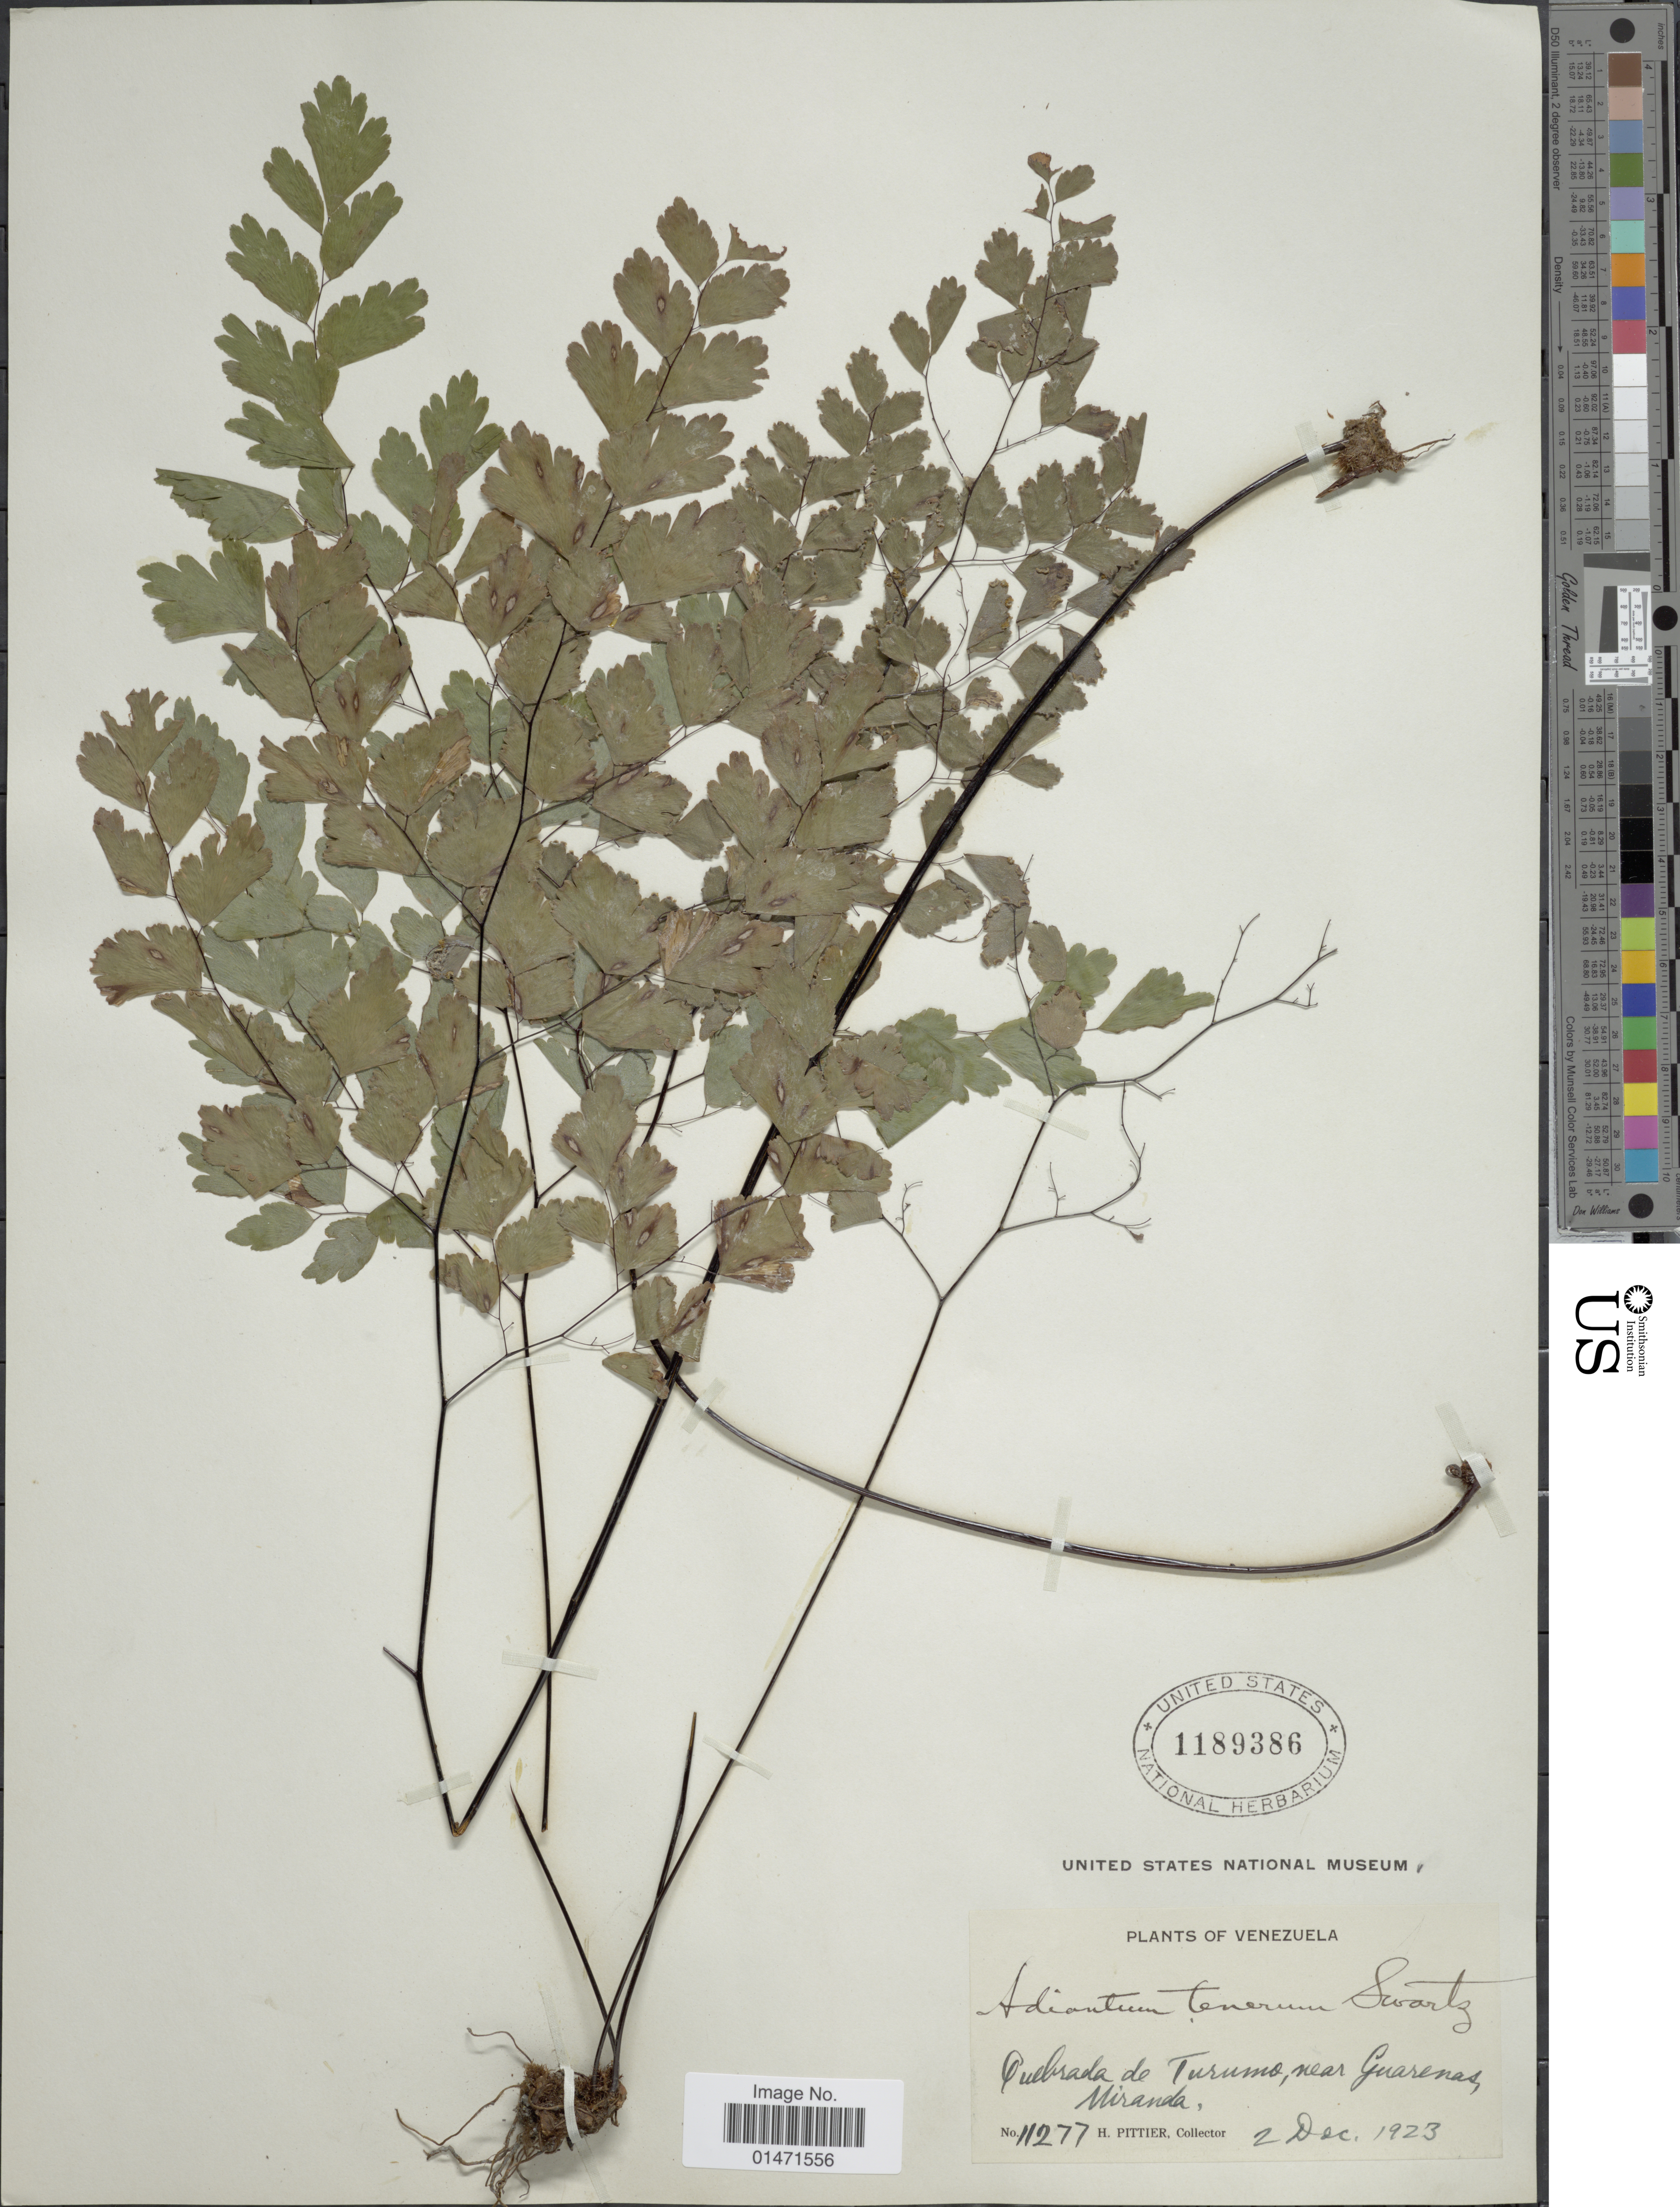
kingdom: Plantae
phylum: Tracheophyta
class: Polypodiopsida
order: Polypodiales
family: Pteridaceae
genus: Adiantum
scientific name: Adiantum tenerum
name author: Sw.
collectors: H. F. Pittier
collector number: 11277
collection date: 1923-12-02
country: Venezuela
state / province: Miranda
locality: Quebrada de Turumo, near Guarenas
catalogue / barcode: US 1189386